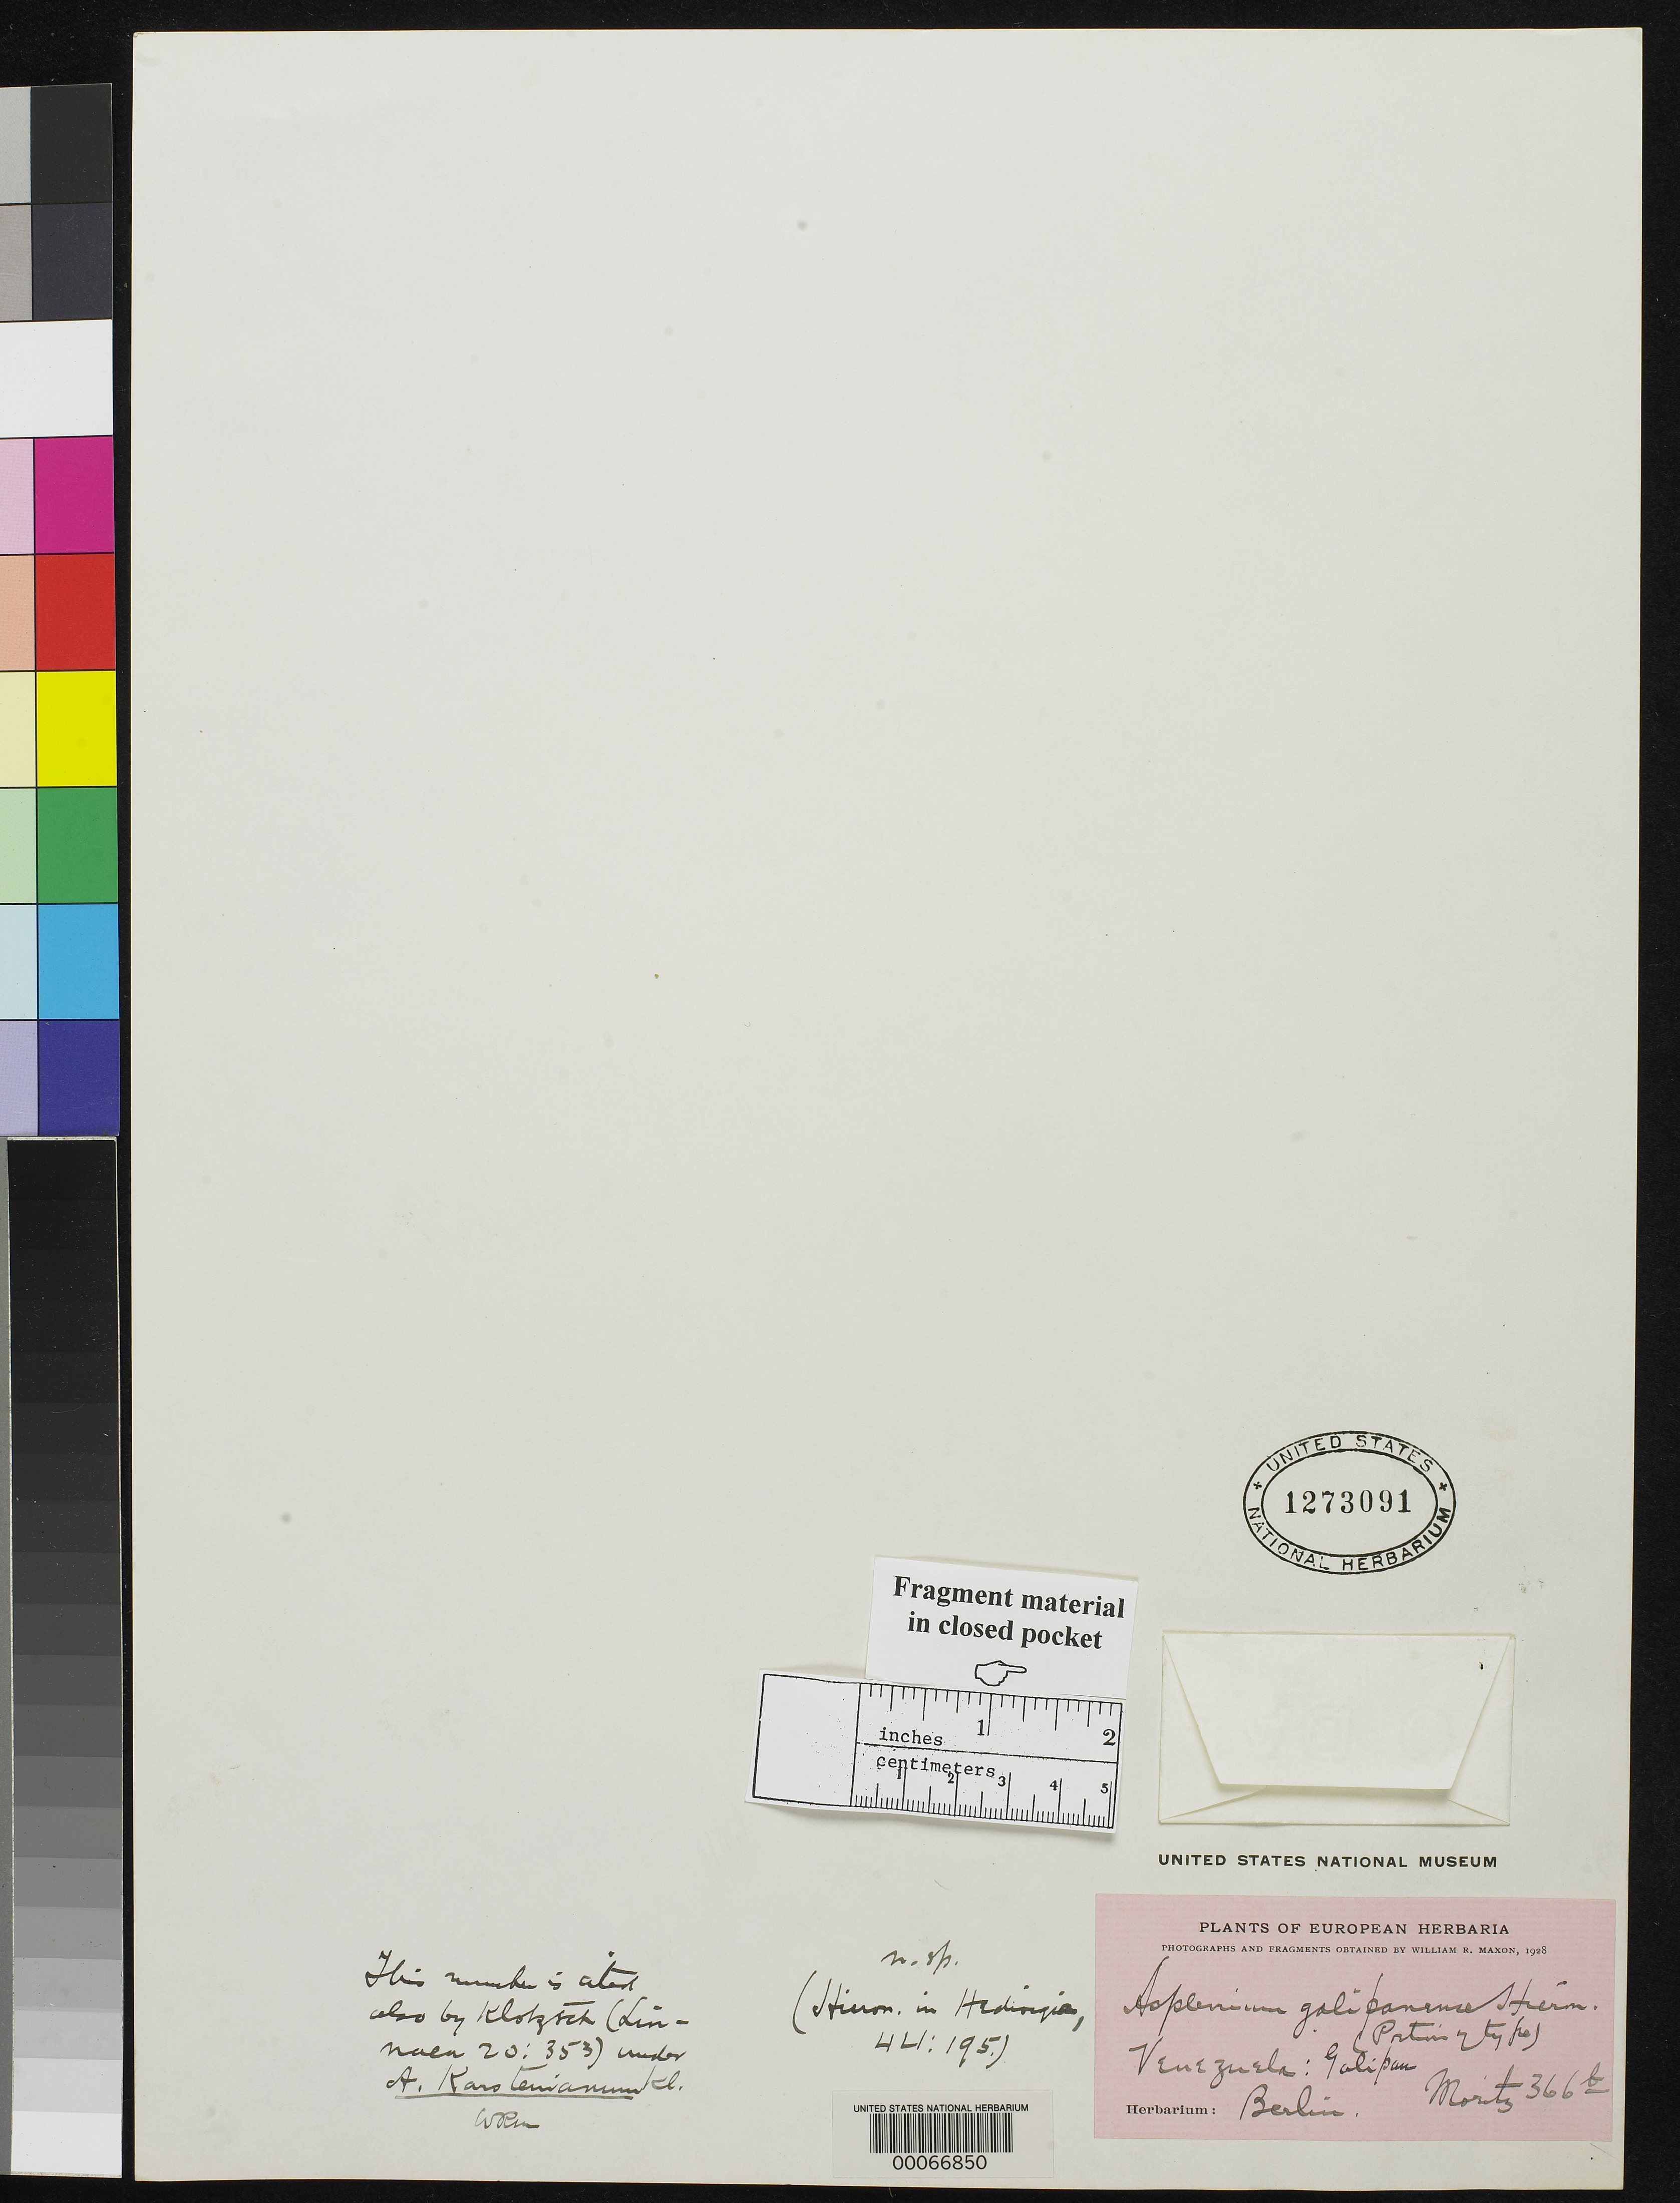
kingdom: Plantae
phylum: Tracheophyta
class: Polypodiopsida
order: Polypodiales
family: Aspleniaceae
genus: Asplenium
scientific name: Asplenium galipanense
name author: Hieron.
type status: Type Fragment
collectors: A. Moritz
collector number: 366b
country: Venezuela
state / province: Mérida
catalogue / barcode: US 1273091